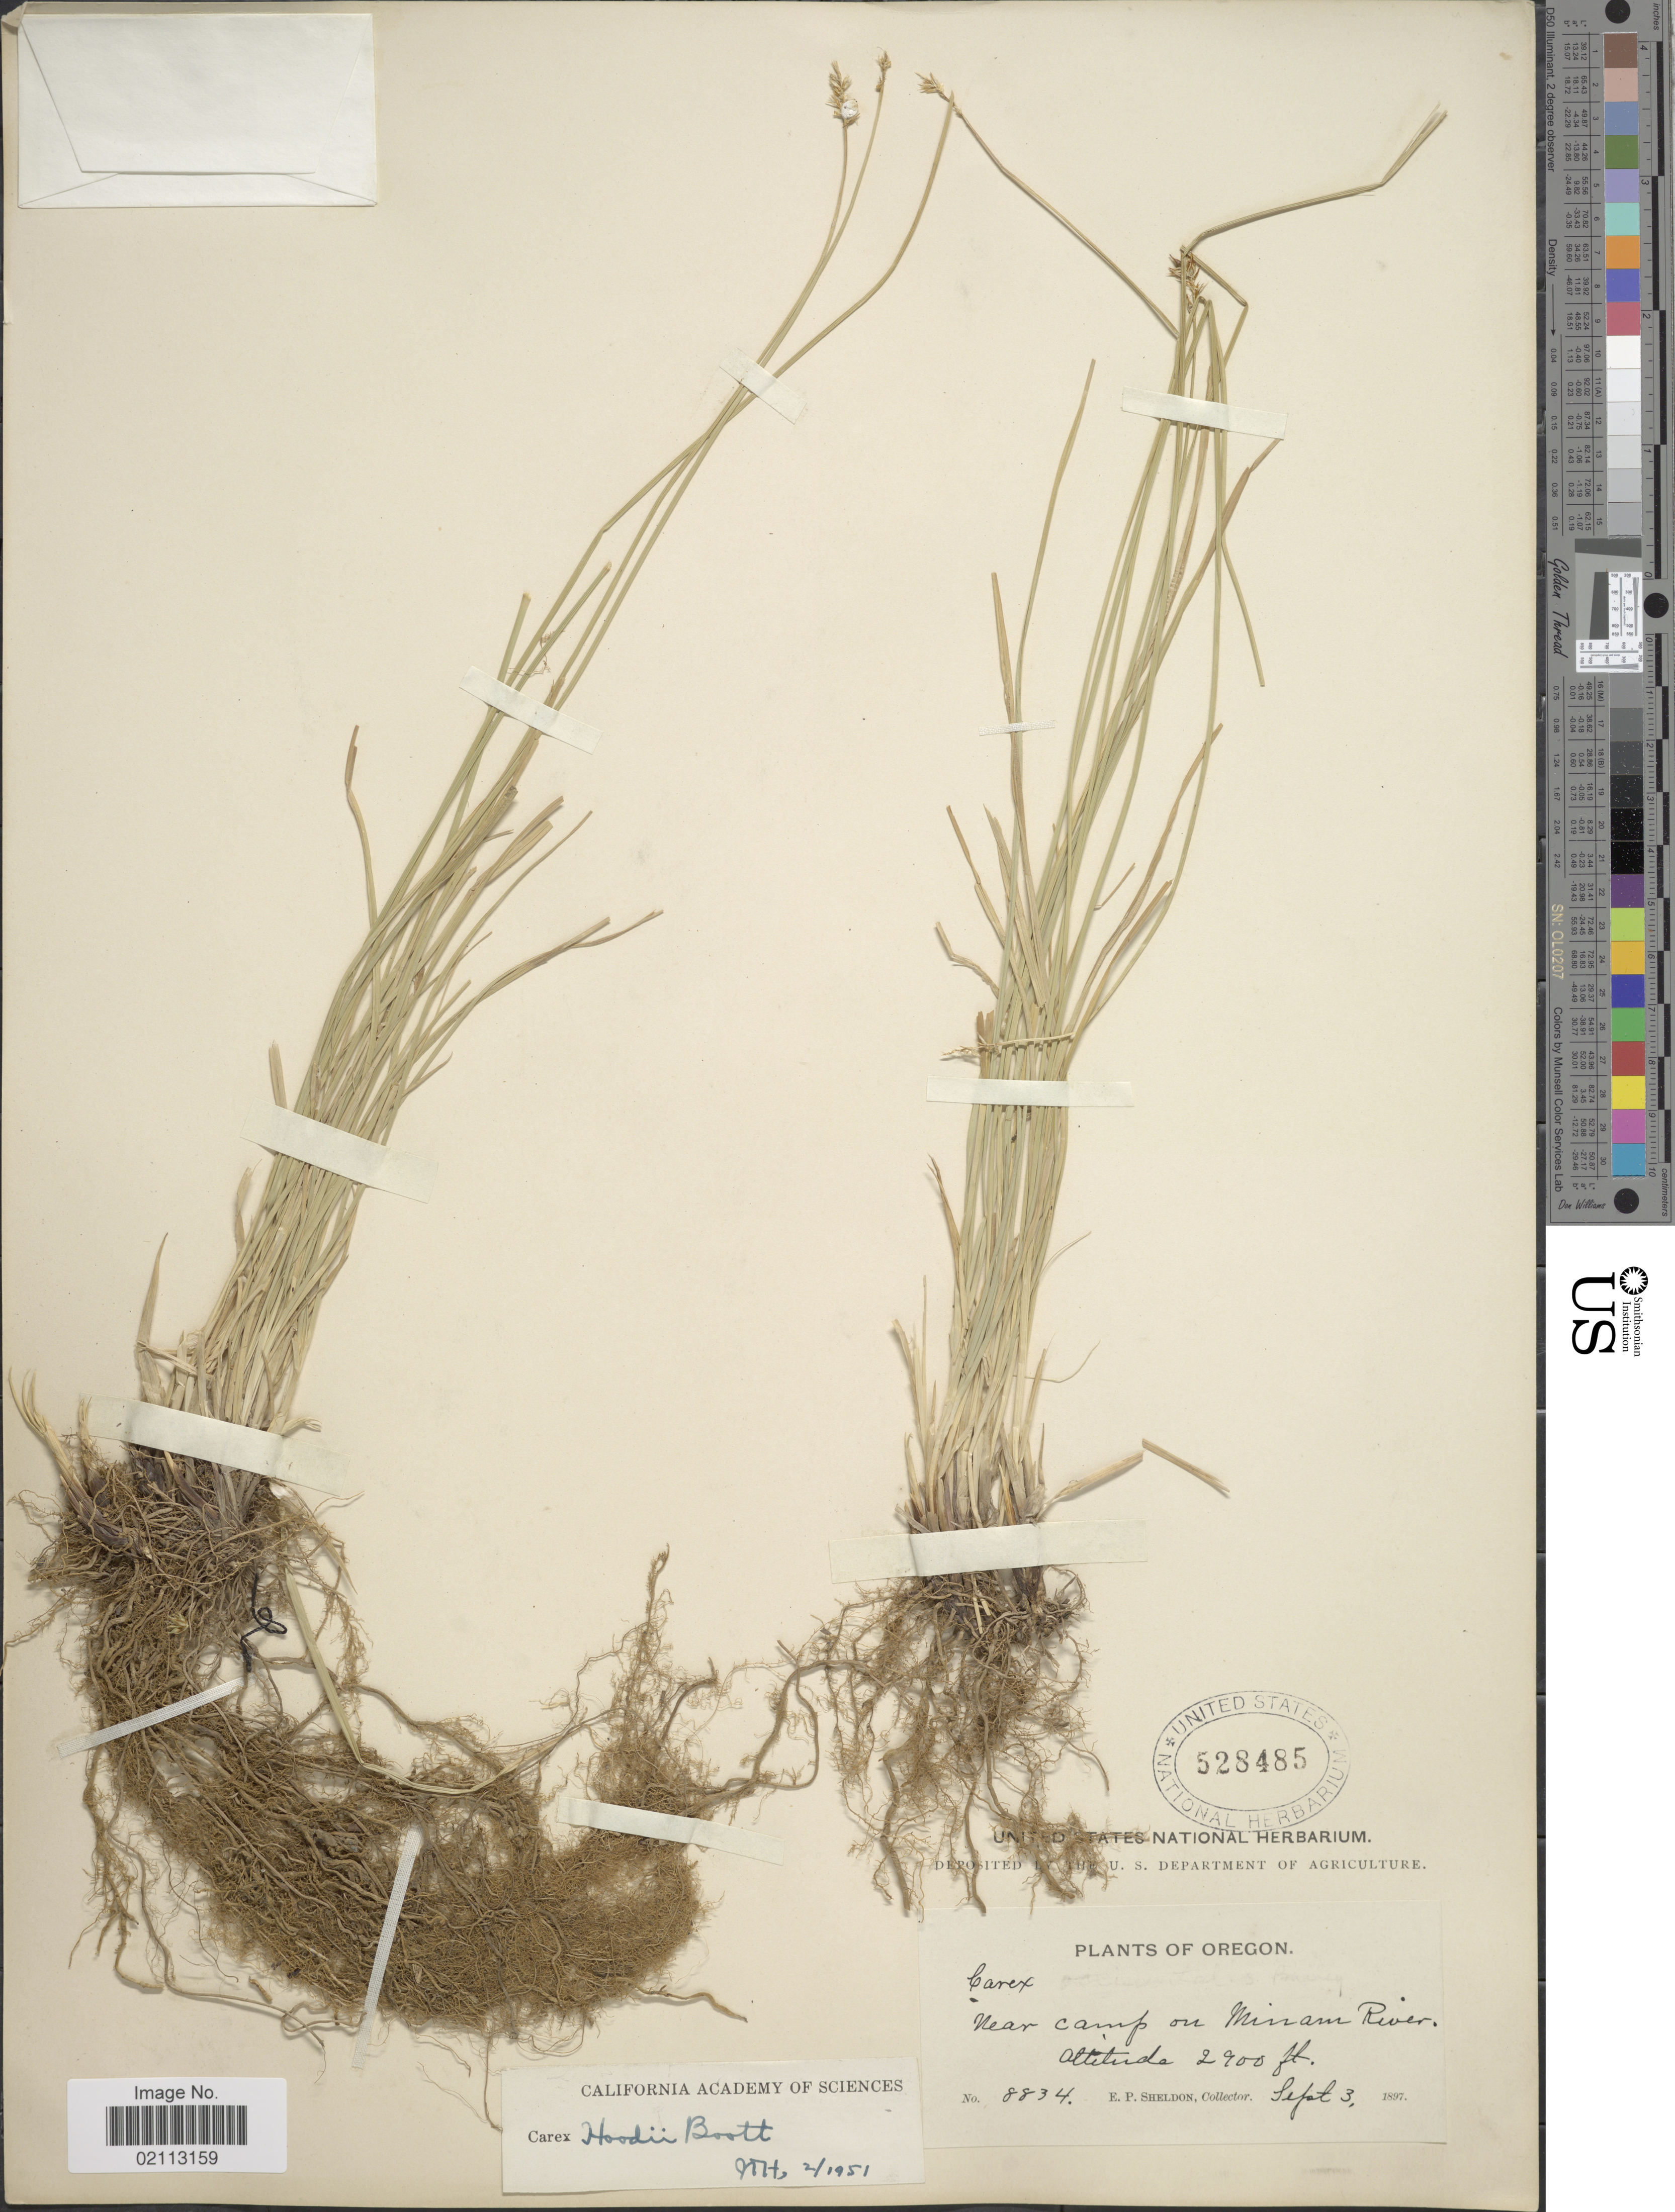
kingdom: Plantae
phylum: Tracheophyta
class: Liliopsida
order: Poales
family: Cyperaceae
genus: Carex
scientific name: Carex hoodii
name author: Boott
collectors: E. P. Sheldon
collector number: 8834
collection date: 1897-09-03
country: United States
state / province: Oregon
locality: Near Camp on Minam River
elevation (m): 884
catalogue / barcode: US 528485